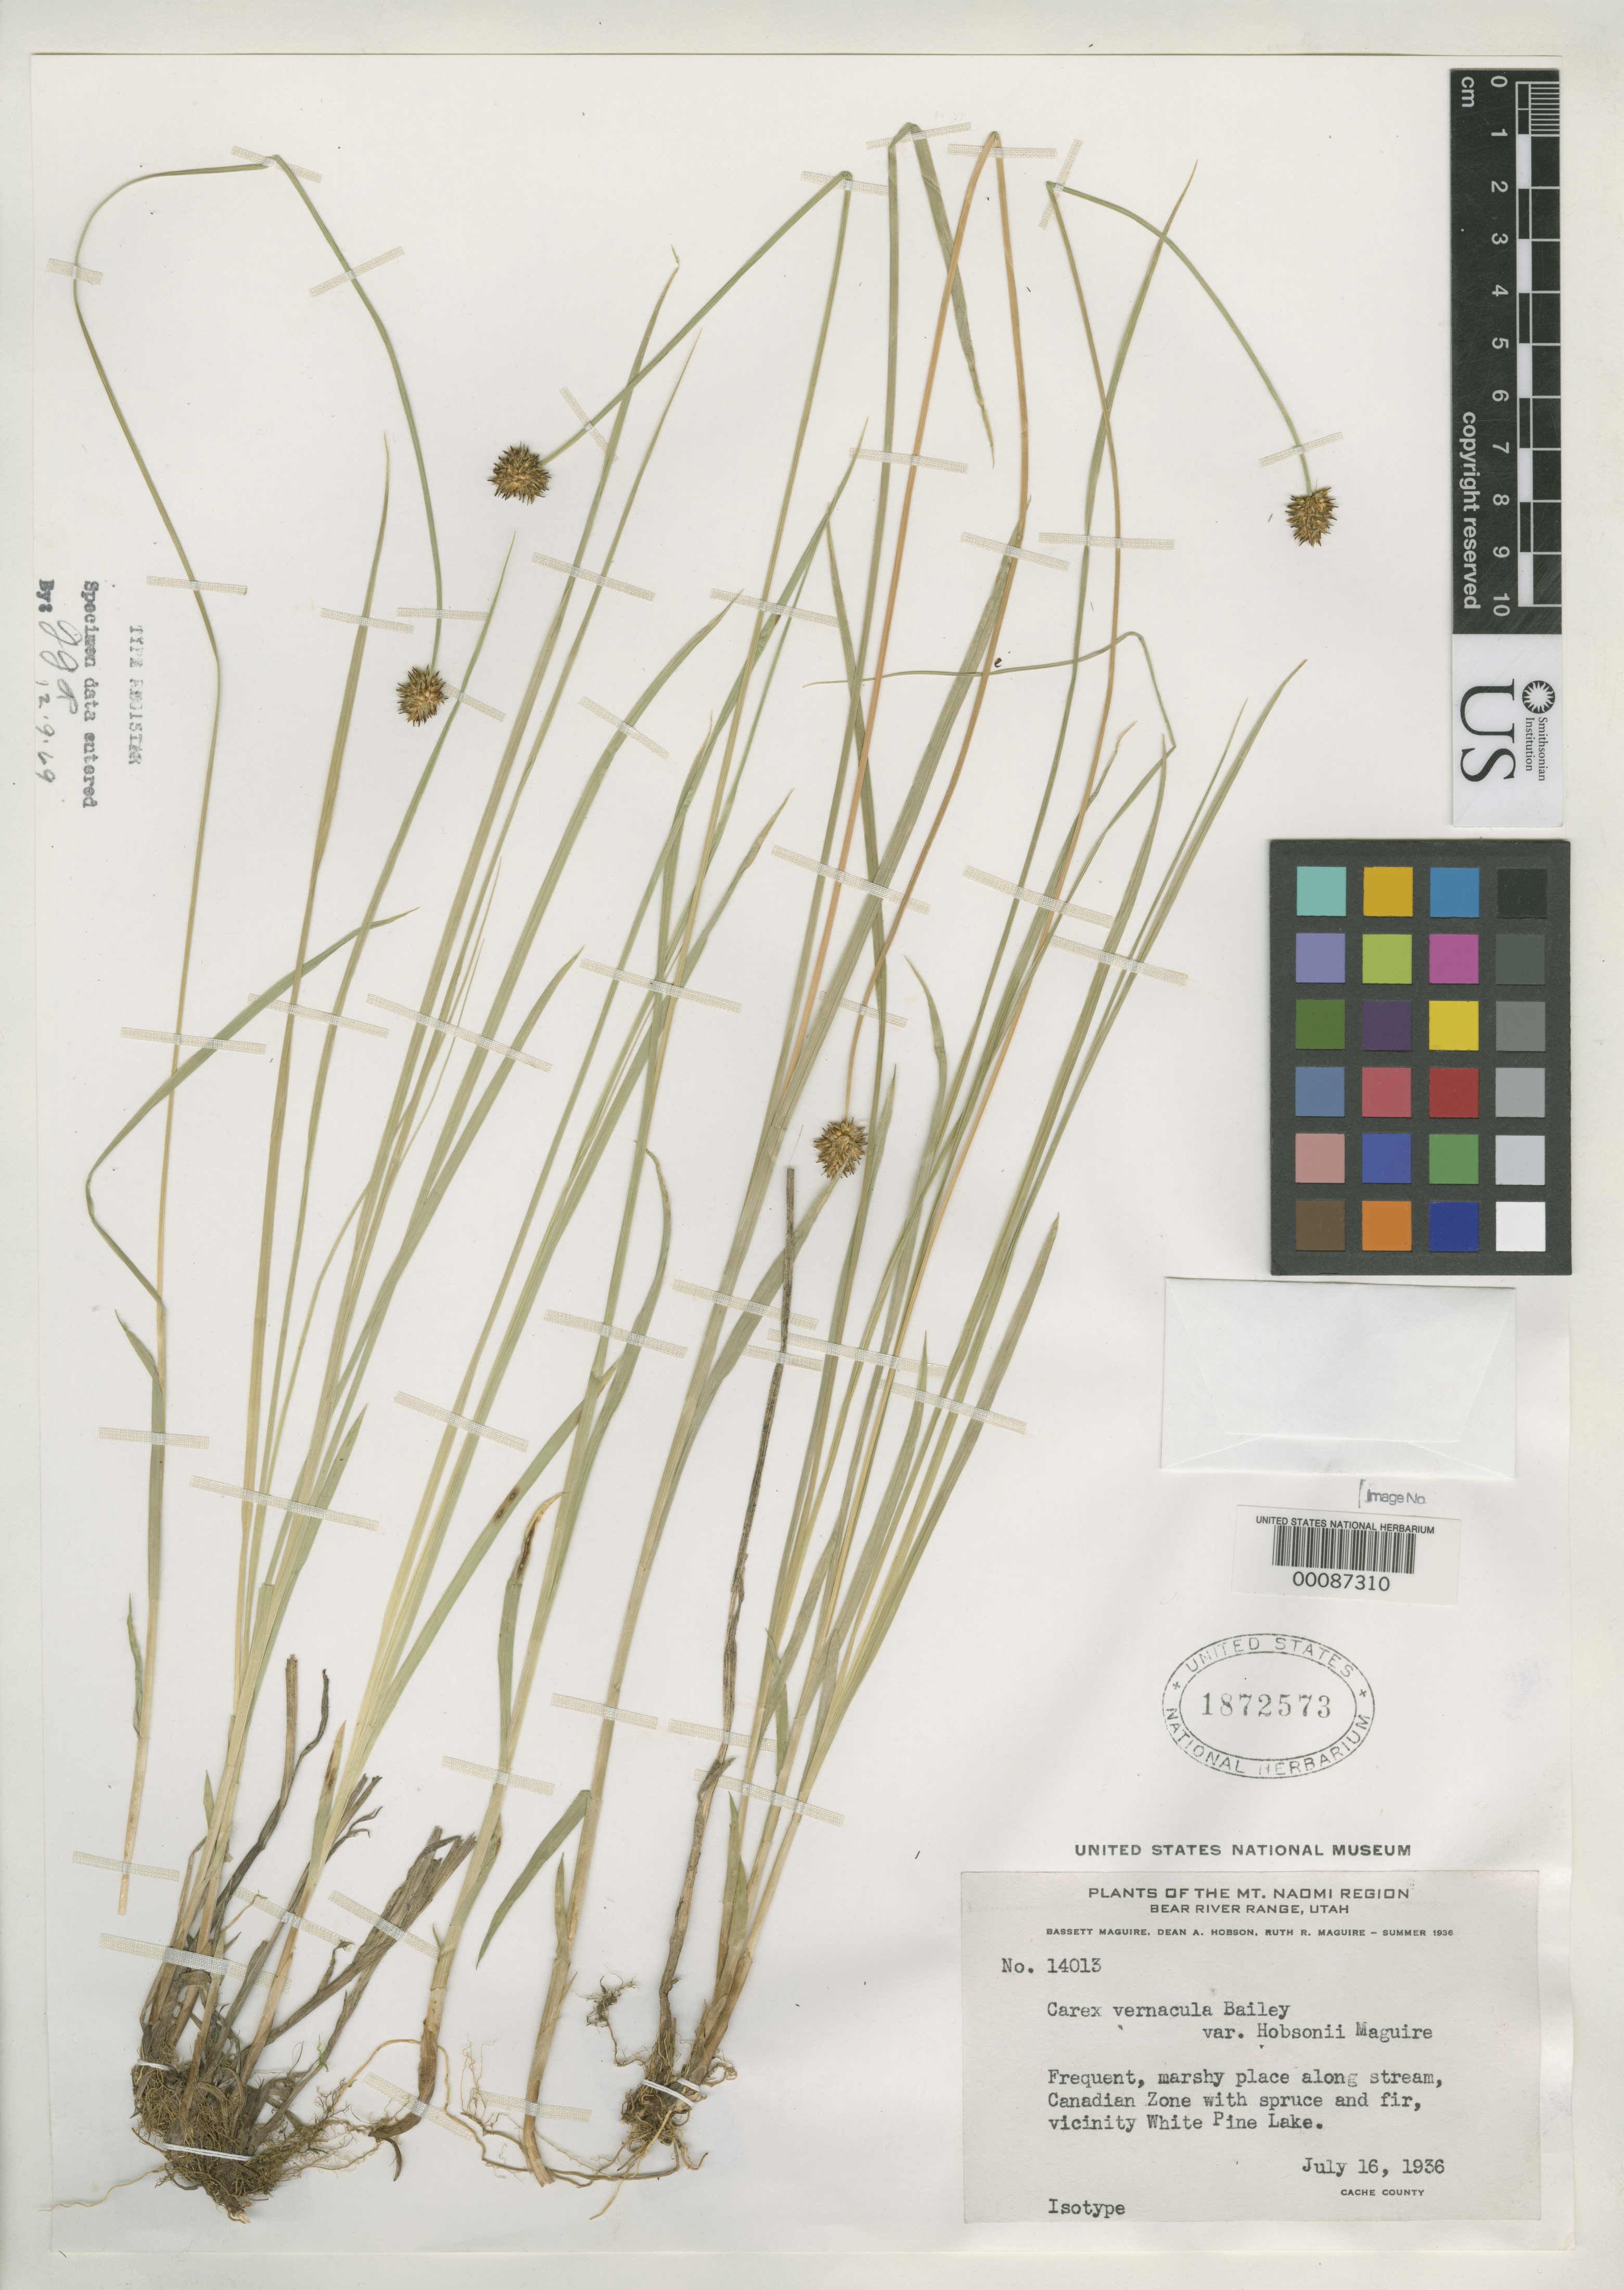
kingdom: Plantae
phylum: Tracheophyta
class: Liliopsida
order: Poales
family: Cyperaceae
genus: Carex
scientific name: Carex vernacula var. hobsonii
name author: Maguire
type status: Isotype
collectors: B. Maguire, D. Hobbson & R. R. Maguire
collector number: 14013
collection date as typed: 16 Jul 1936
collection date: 1936-07-16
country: United States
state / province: Utah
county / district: Cache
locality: Vicinity of Whiteplain Lake, Mt. Naomi region, Bear River Range.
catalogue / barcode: US 1872573